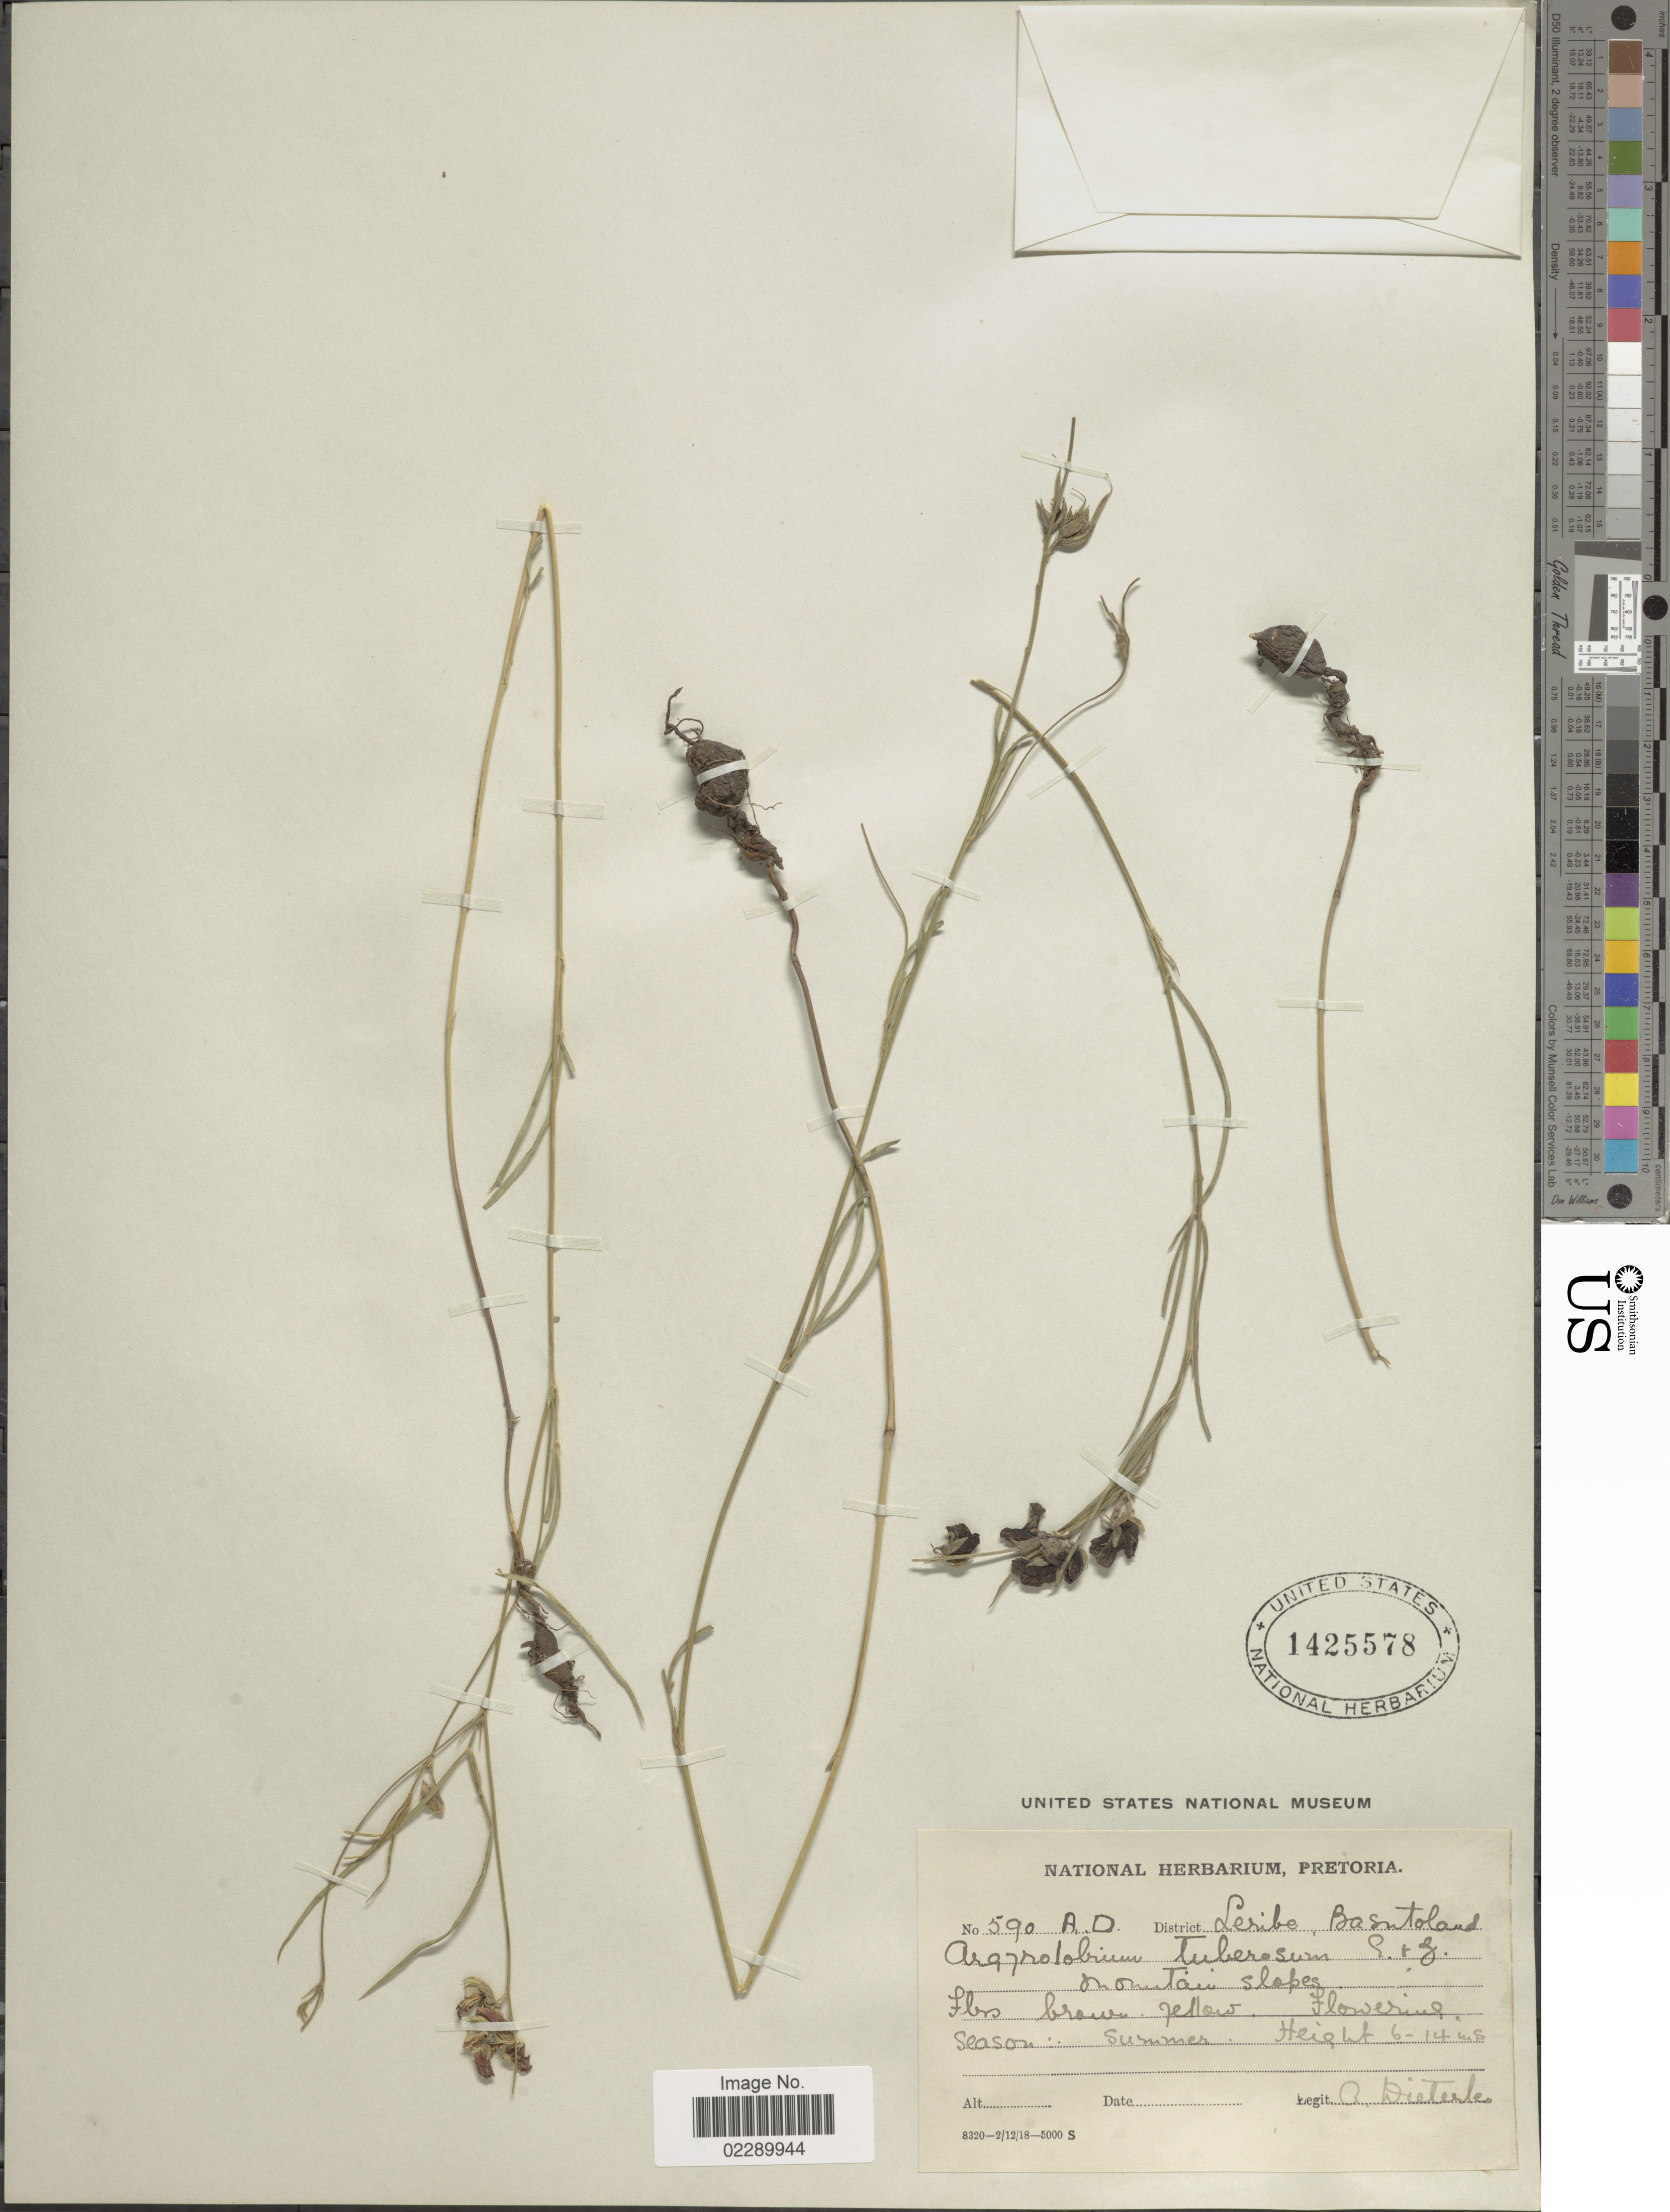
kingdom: Plantae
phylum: Tracheophyta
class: Magnoliopsida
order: Fabales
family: Fabaceae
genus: Argyrolobium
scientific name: Argyrolobium tuberosum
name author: Eckl. & Zeyh.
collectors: A. Dieterlen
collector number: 590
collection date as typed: Summer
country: Lesotho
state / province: Leribe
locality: Leribe, Basutoland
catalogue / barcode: US 1425578